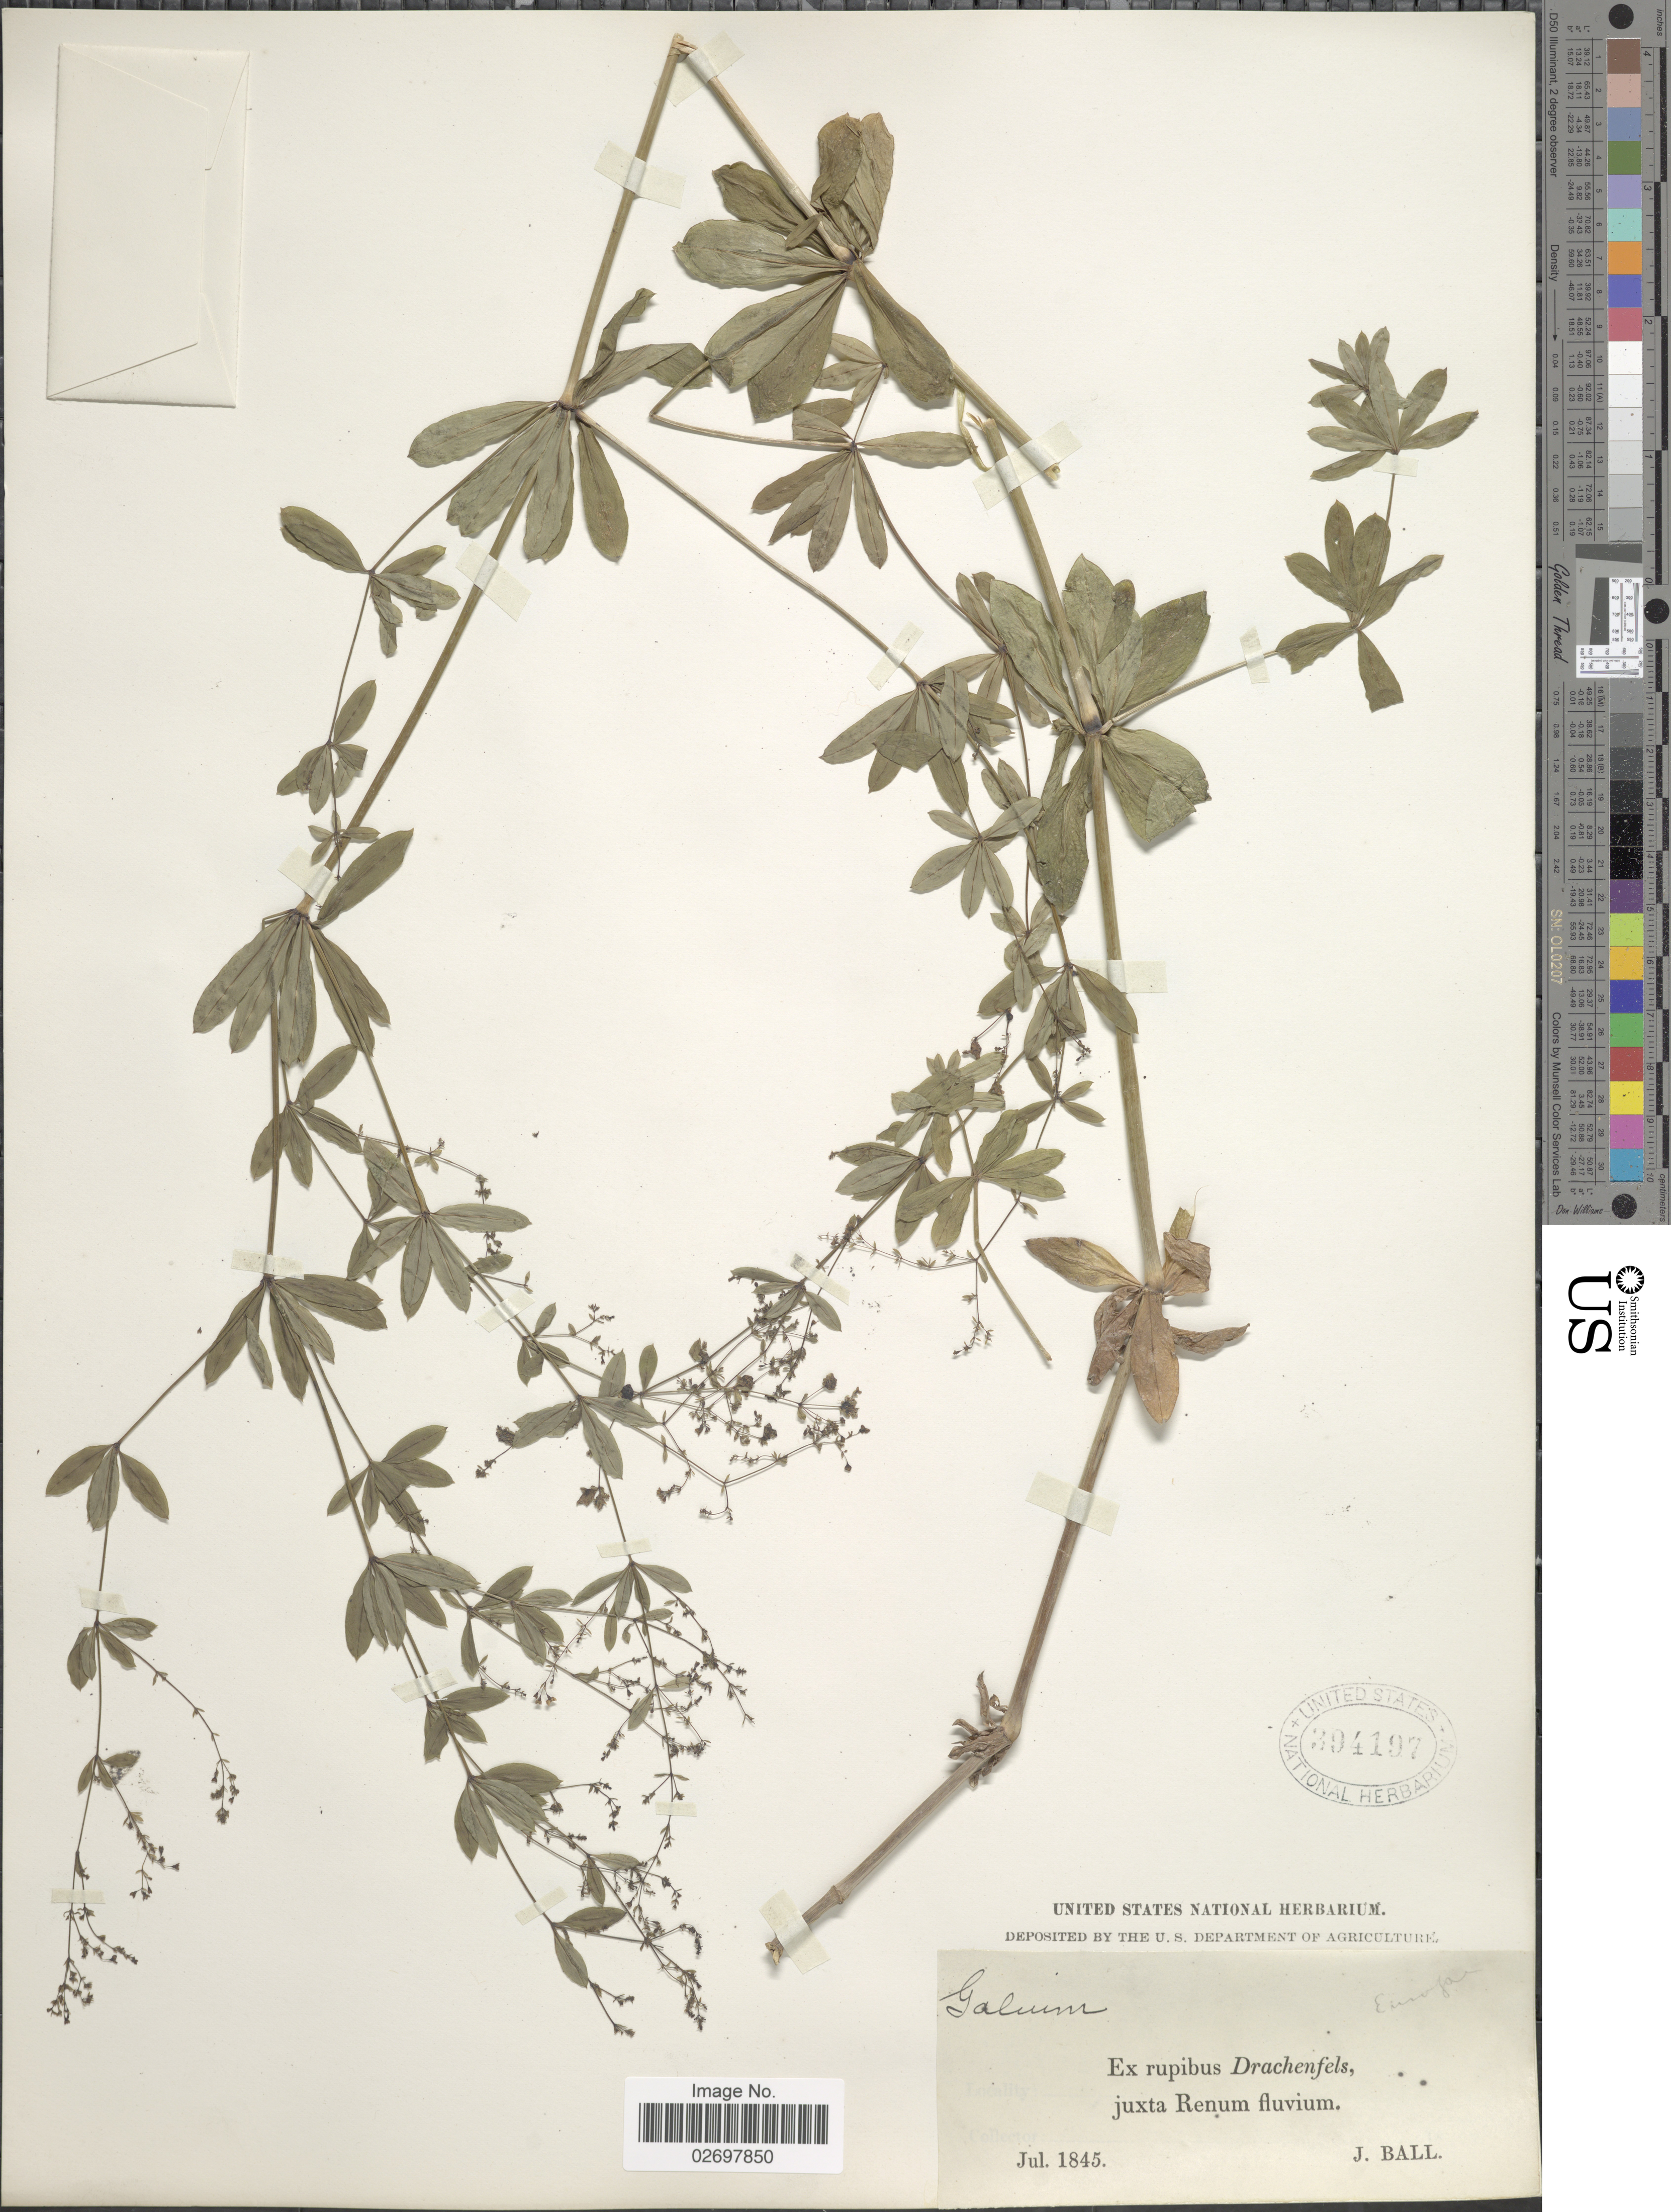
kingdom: Plantae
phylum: Tracheophyta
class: Magnoliopsida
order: Gentianales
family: Rubiaceae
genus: Galium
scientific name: Galium sp.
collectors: J. Ball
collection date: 1845-07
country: Germany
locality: Ex rupibus Drachenfels juxta Renum fluvium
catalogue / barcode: US 394197